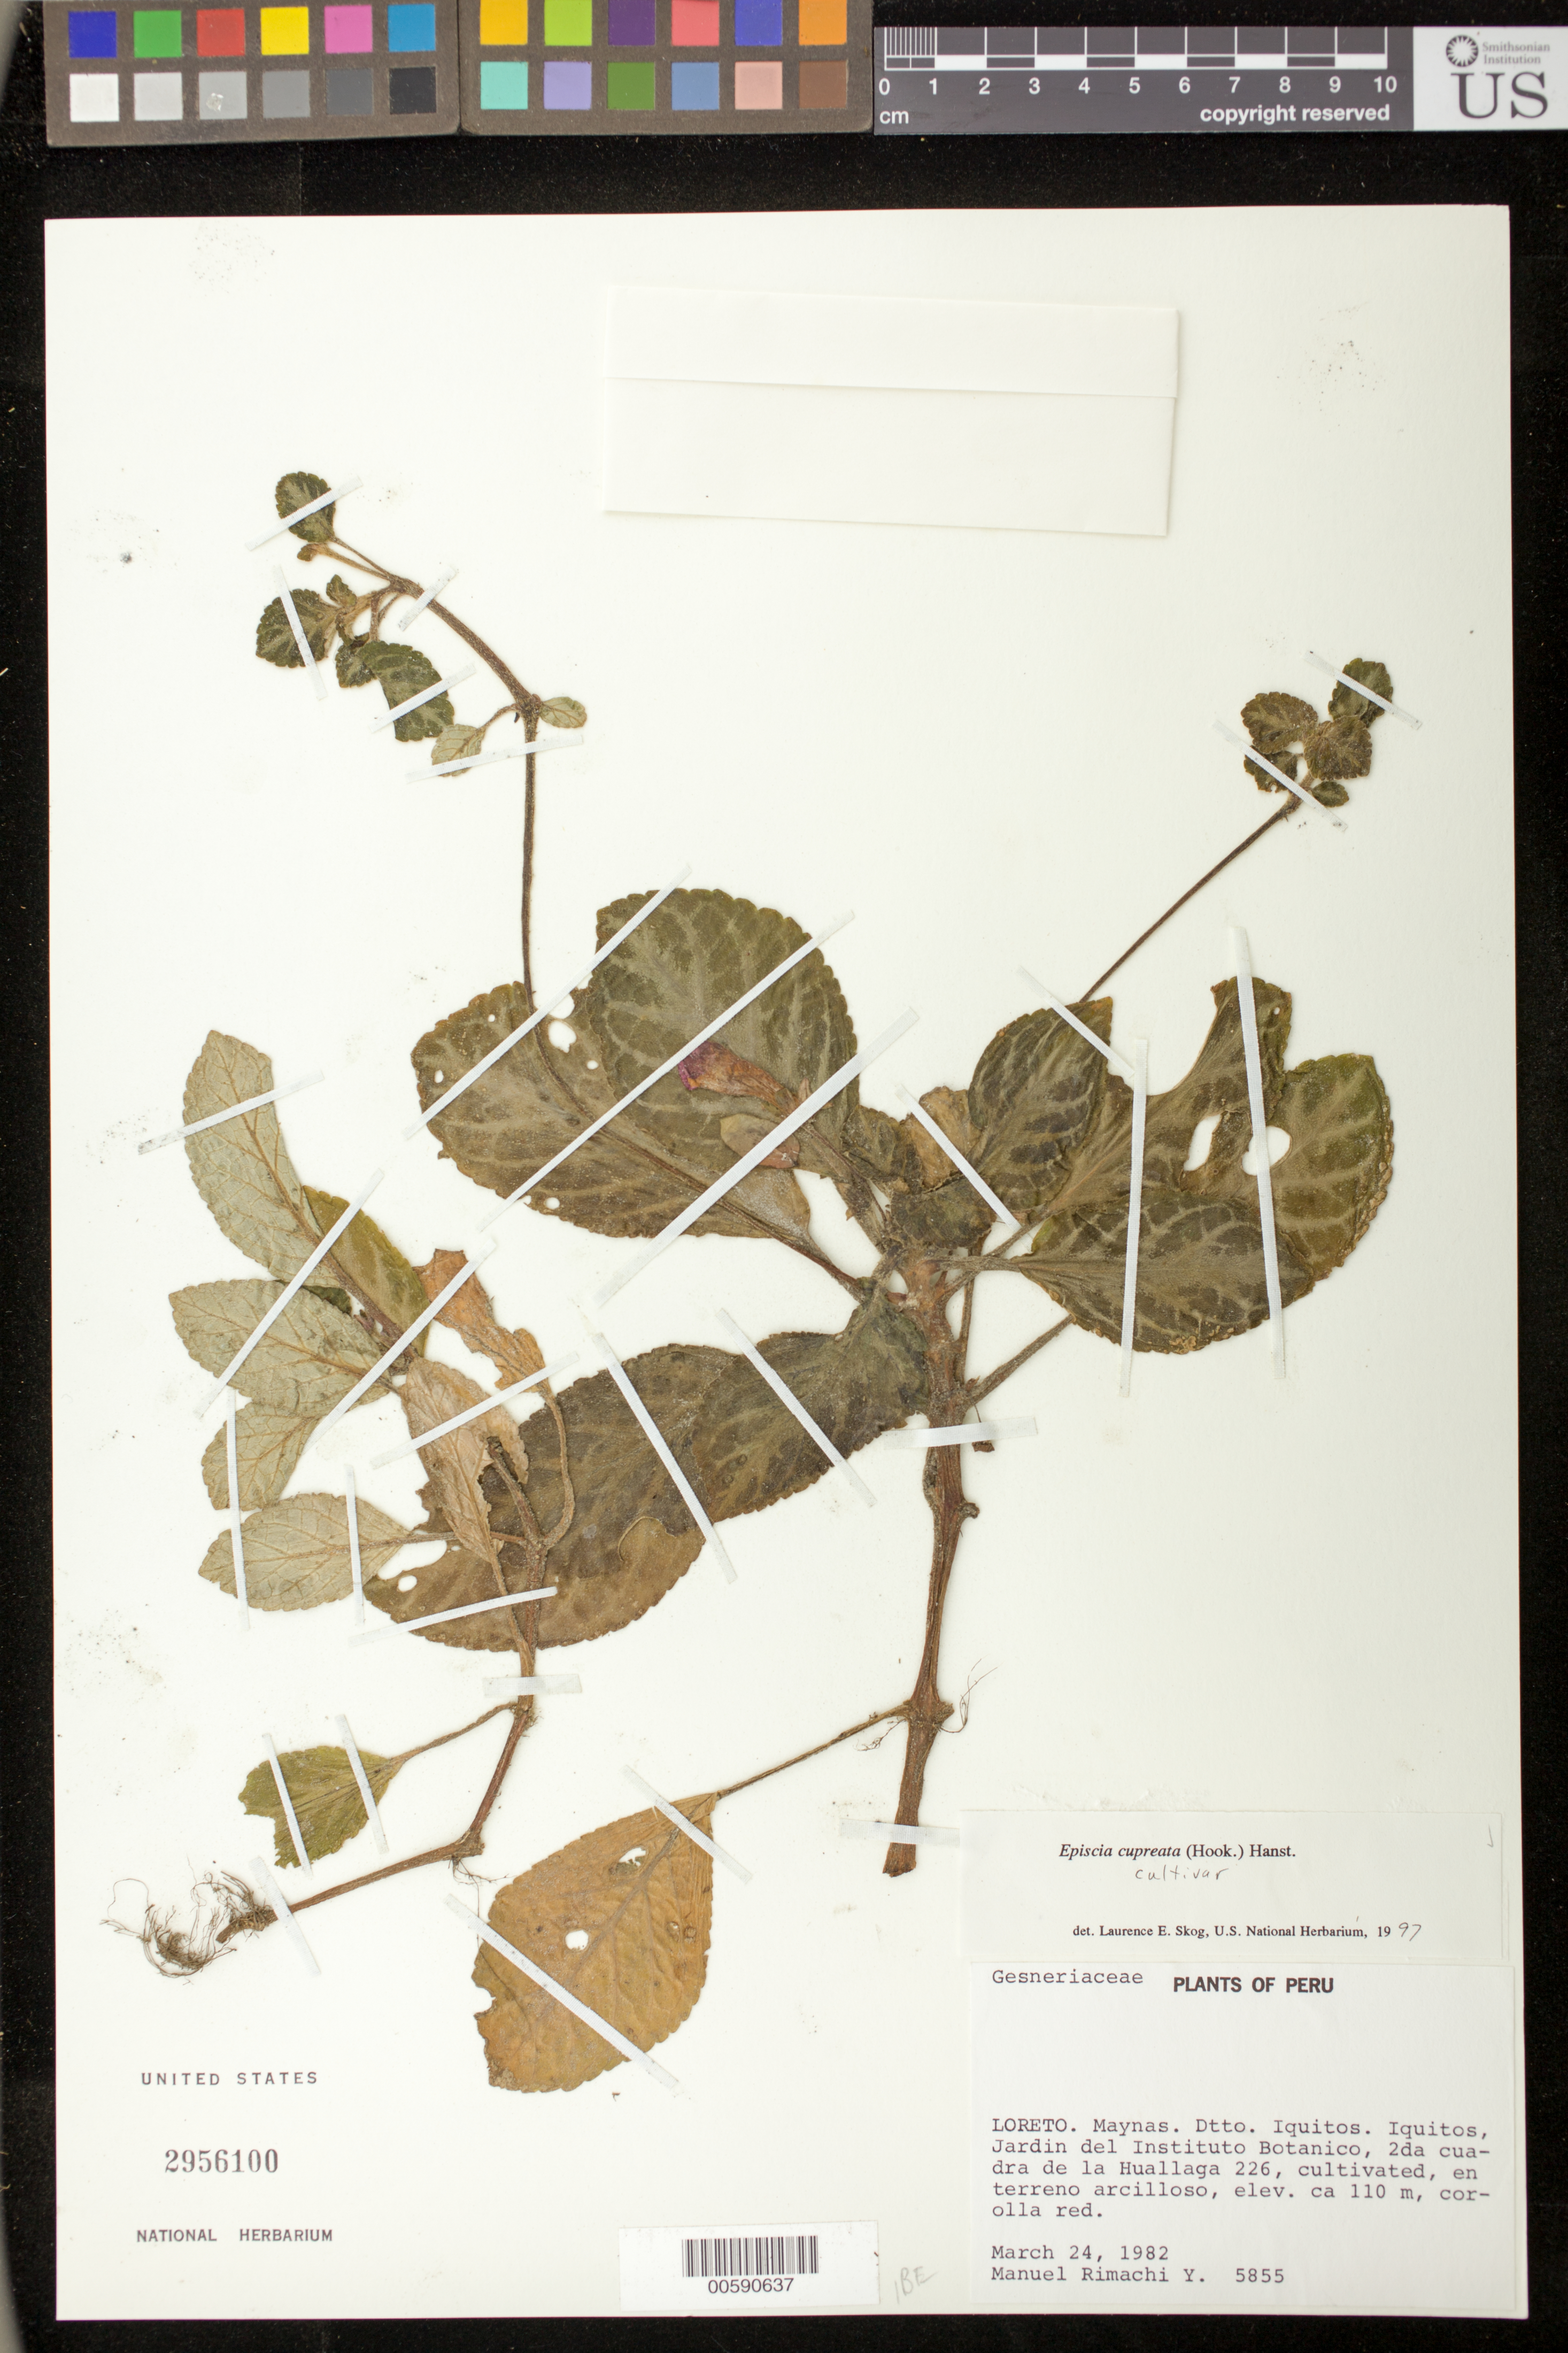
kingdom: Plantae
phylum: Tracheophyta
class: Magnoliopsida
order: Lamiales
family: Gesneriaceae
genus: Episcia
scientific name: Episcia cupreata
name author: (Hook.) Hanst.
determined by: Skog, Laurence E.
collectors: M. Rimachi Y.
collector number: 5855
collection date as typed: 24 Mar 1982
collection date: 1982-03-24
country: Peru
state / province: Loreto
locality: Prov. Maynas, Dtto. Iquitos; Iquitos, Jardin del Instituto Botanico, 2da cuadra de la Huallaga 226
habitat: En terreno arcilloso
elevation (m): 110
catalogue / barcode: US 2956100